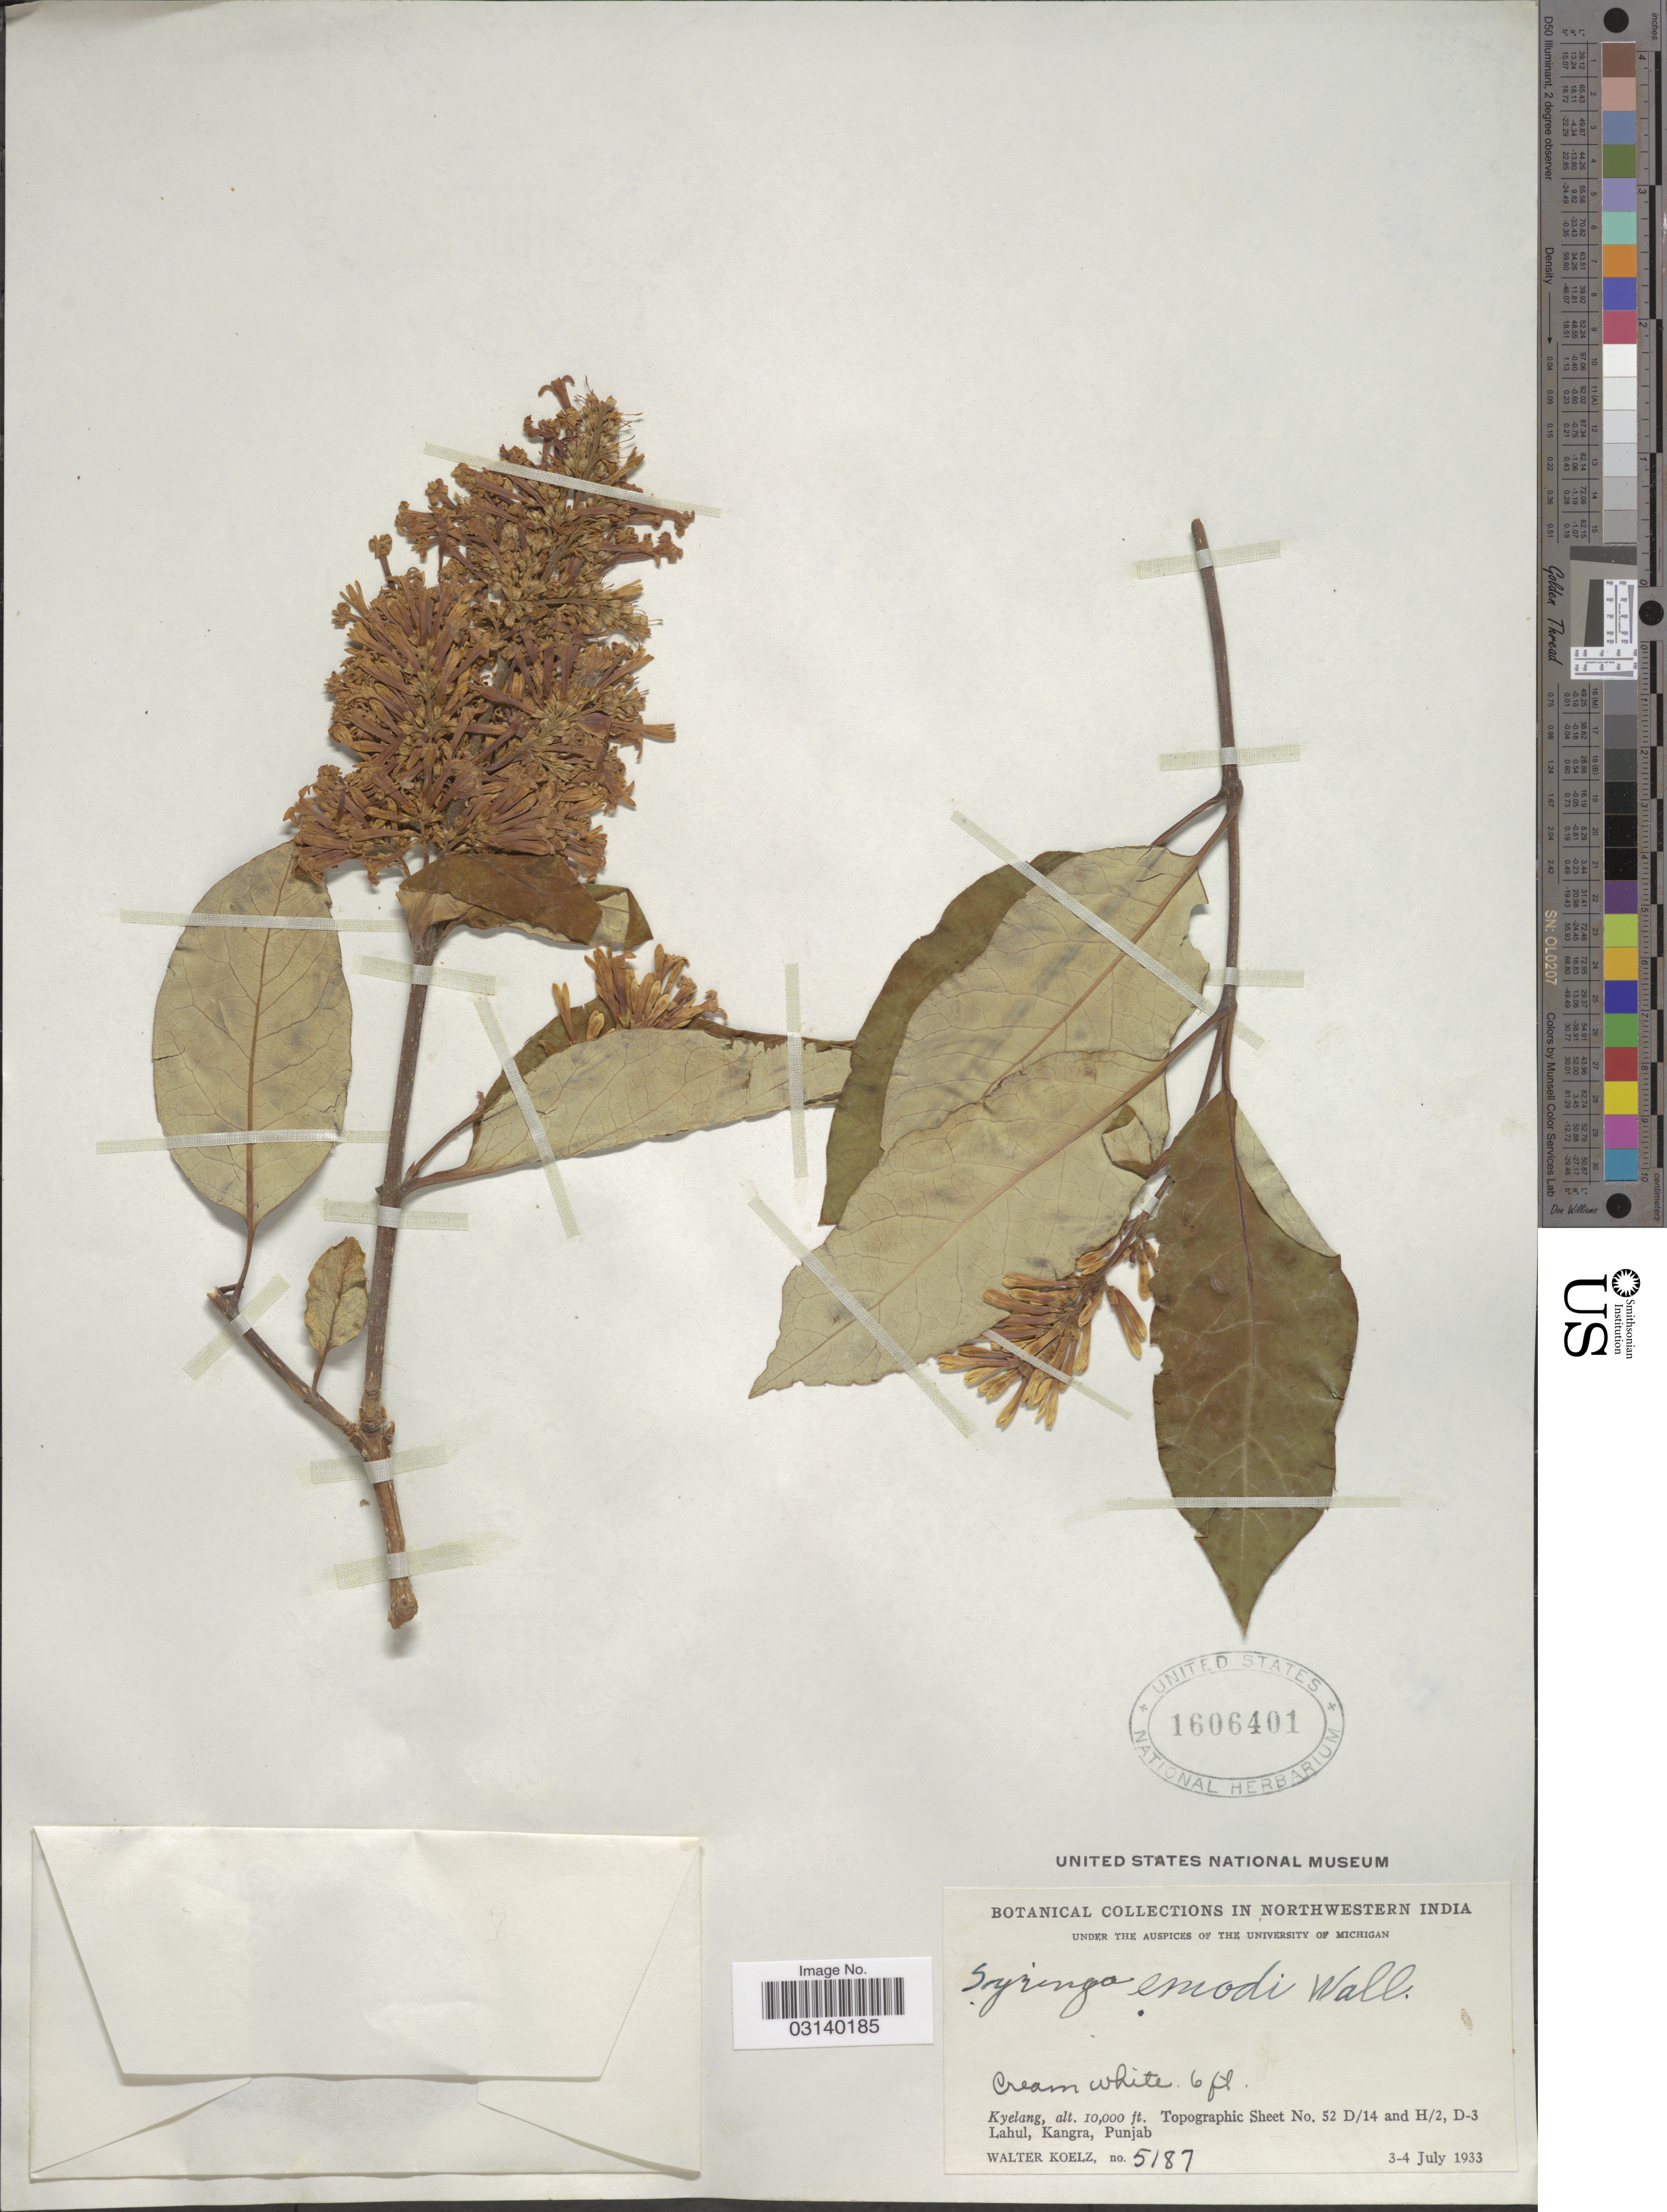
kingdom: Plantae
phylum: Tracheophyta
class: Magnoliopsida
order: Lamiales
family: Oleaceae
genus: Syringa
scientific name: Syringa emodi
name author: Wall. ex Royle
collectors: W. N. Koelz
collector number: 5187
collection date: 1933-07-03/1933-07-04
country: India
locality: Northwestern India. Kyelang. Topographic Sheet No. 52 D/14 and H/2, D-3 Lahul, Kangra.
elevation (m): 3048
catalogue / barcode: US 1606401